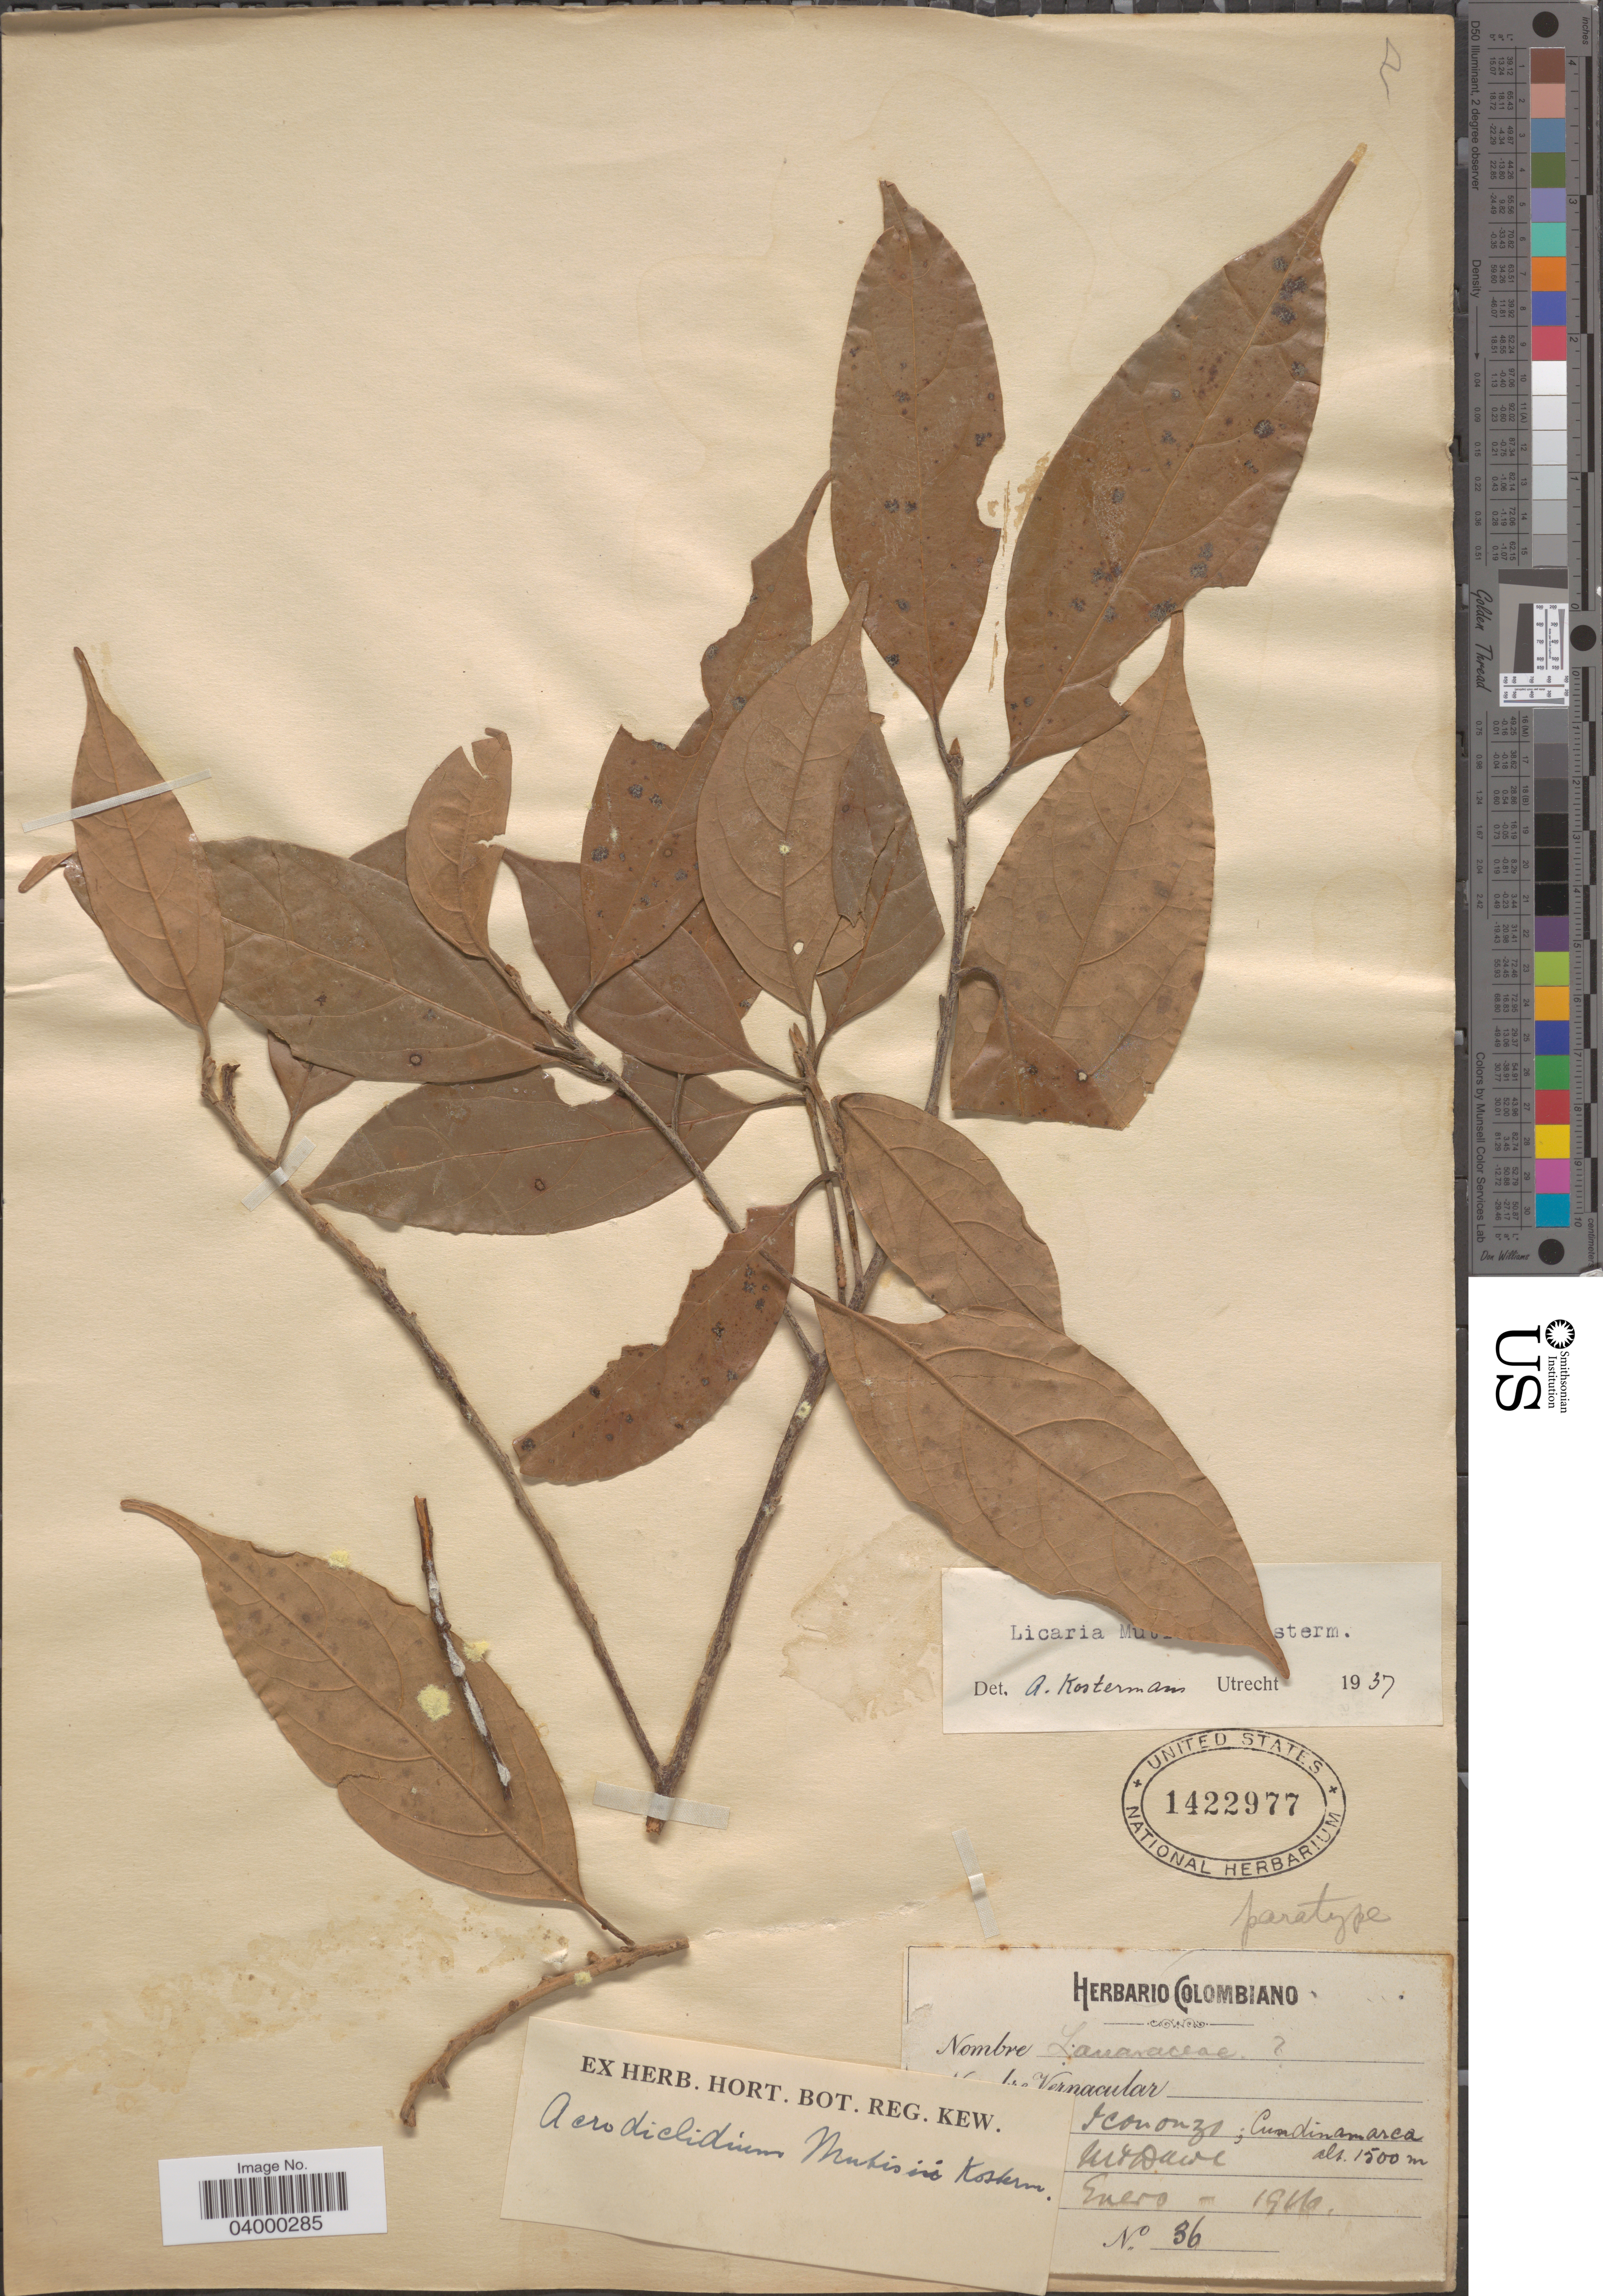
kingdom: Plantae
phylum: Tracheophyta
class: Magnoliopsida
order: Laurales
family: Lauraceae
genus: Licaria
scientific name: Licaria mutisii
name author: Kosterm.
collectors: M. T. Dawe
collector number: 36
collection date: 1916-01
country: Colombia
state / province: Cundinamarca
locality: Icononzo.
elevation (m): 1500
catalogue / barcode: US 1422977